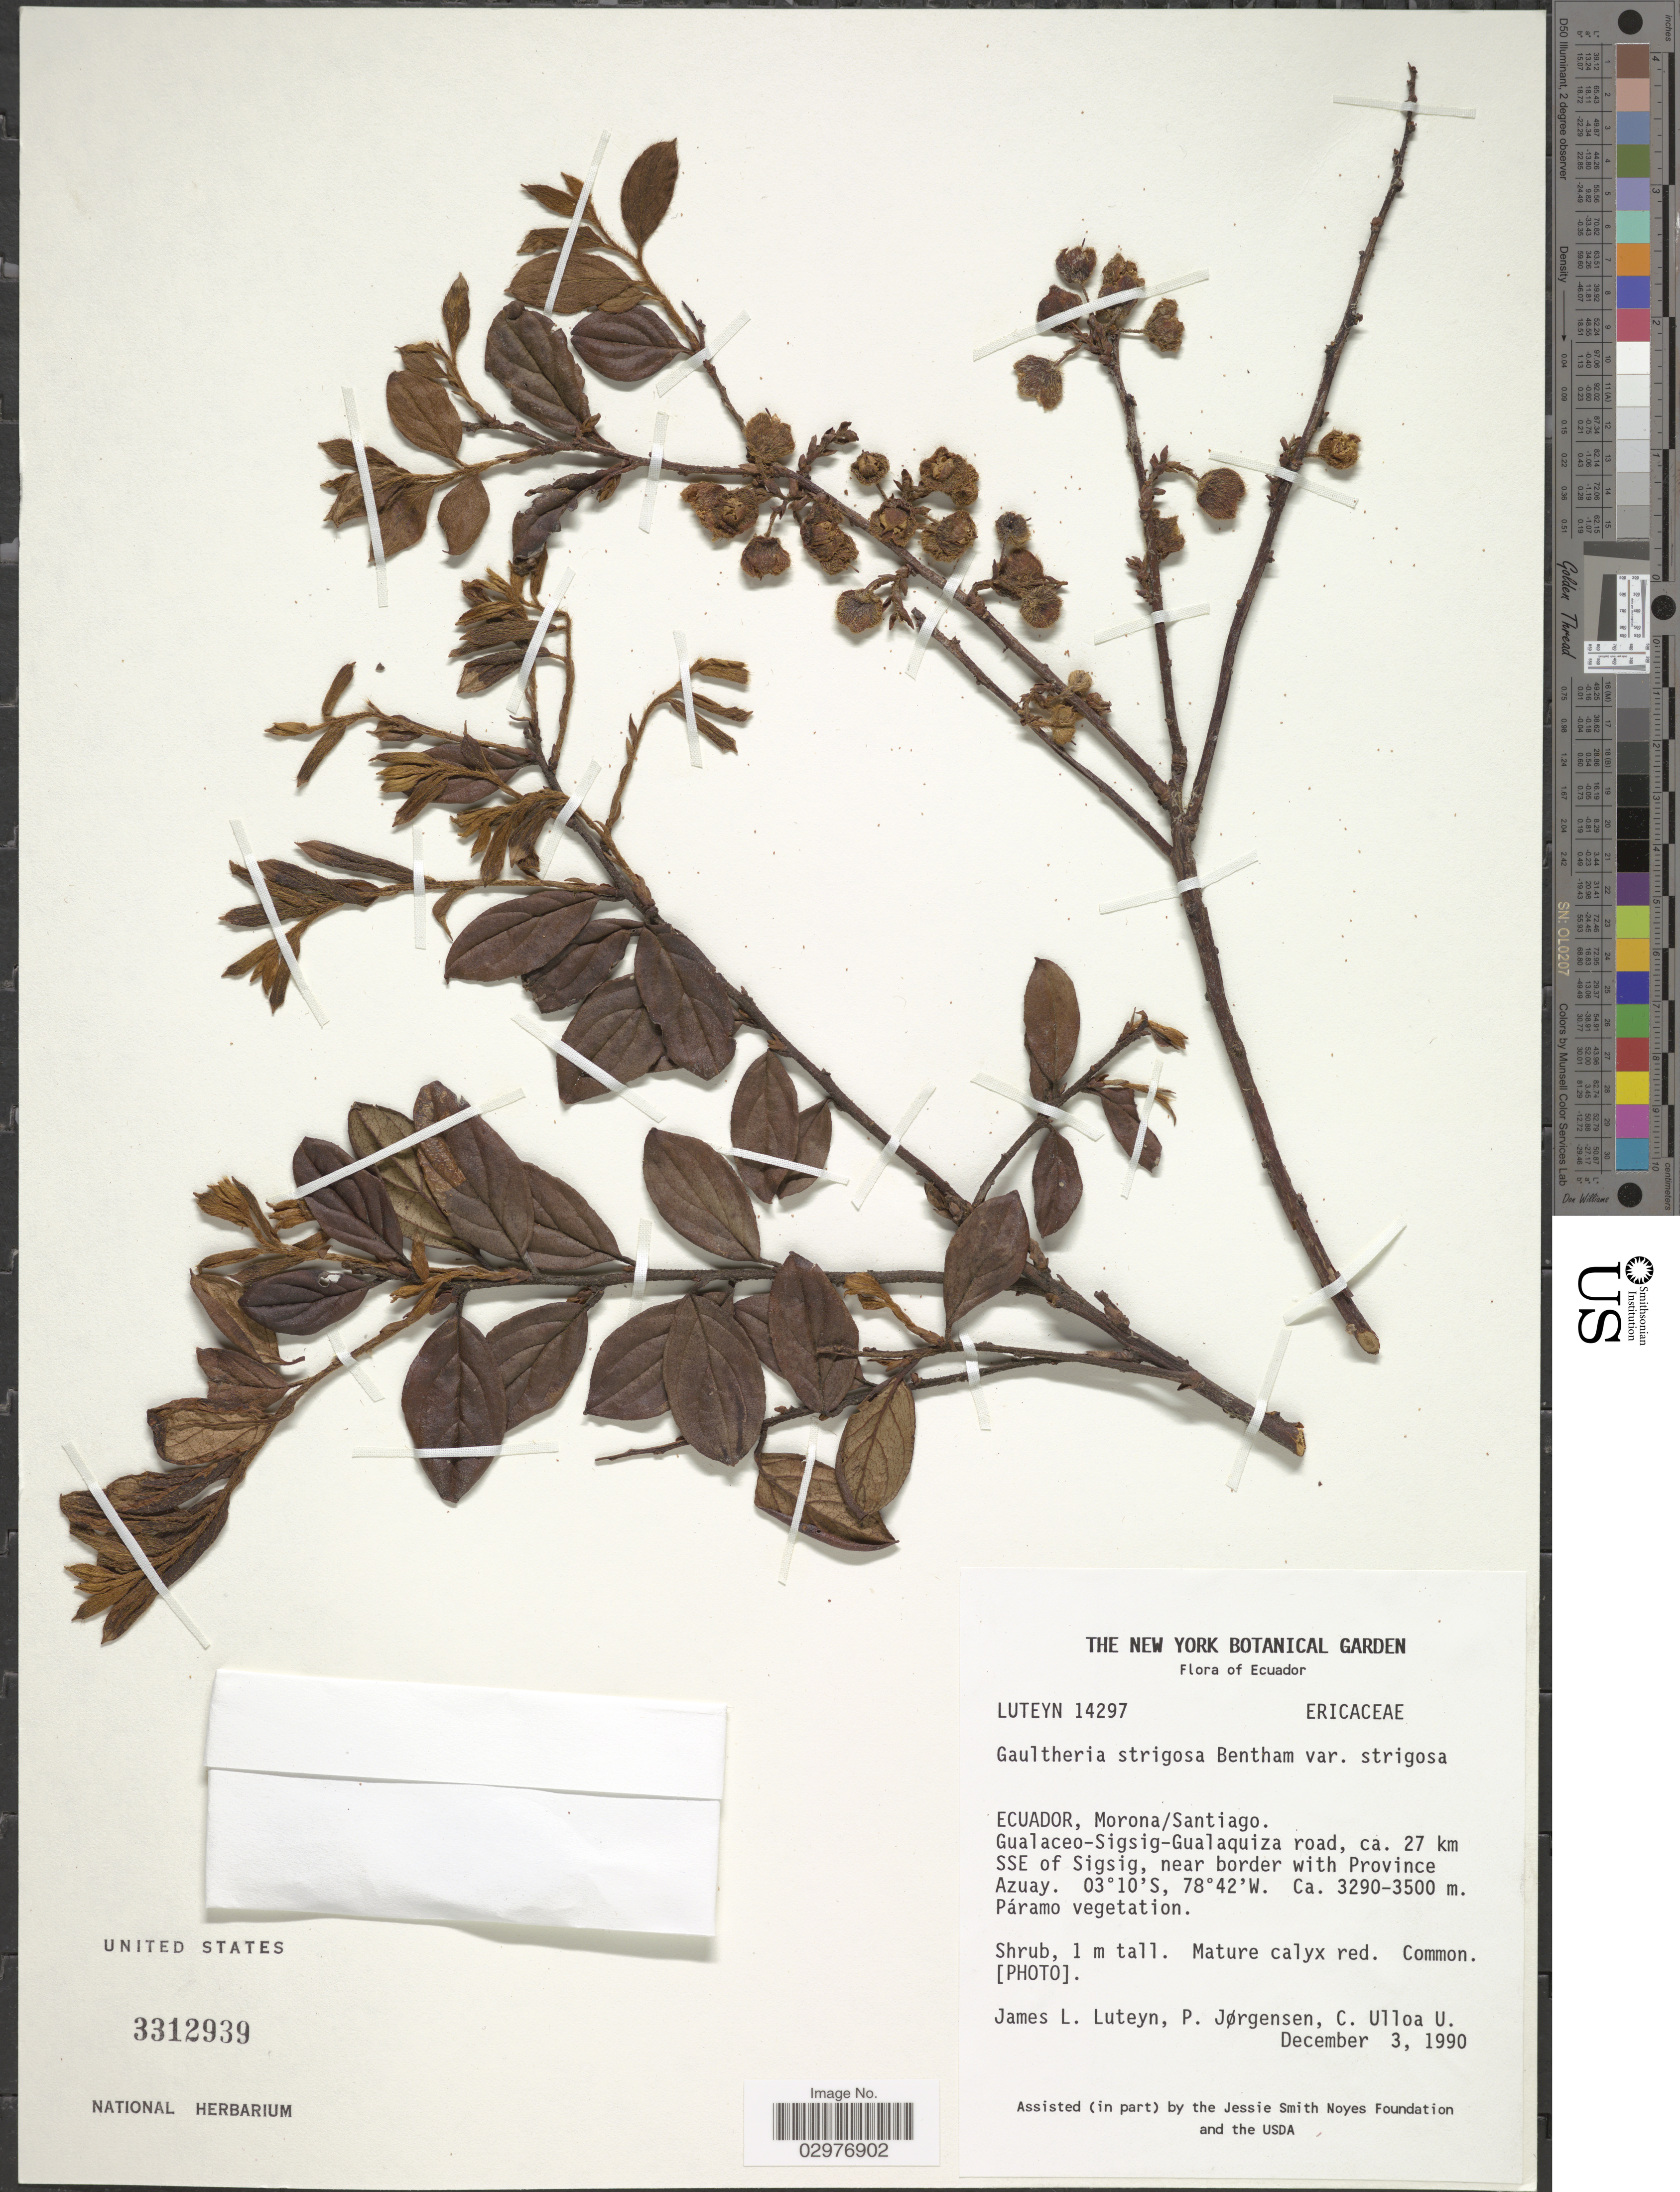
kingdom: Plantae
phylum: Tracheophyta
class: Magnoliopsida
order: Ericales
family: Ericaceae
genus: Gaultheria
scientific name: Gaultheria strigosa var. strigosa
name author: Benth.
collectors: J. L. Luteyn, P. Jørgensen & C. Ulloa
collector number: LUTEYN14297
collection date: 1990-12-03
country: Ecuador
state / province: Morona-Santiago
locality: Morona/Santiago. Gualaceo-Sigsig-Gualaquiza road, ca. 27 km SSE of Sigsig, near border with Province Azuay.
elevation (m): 3290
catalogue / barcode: US 3312939